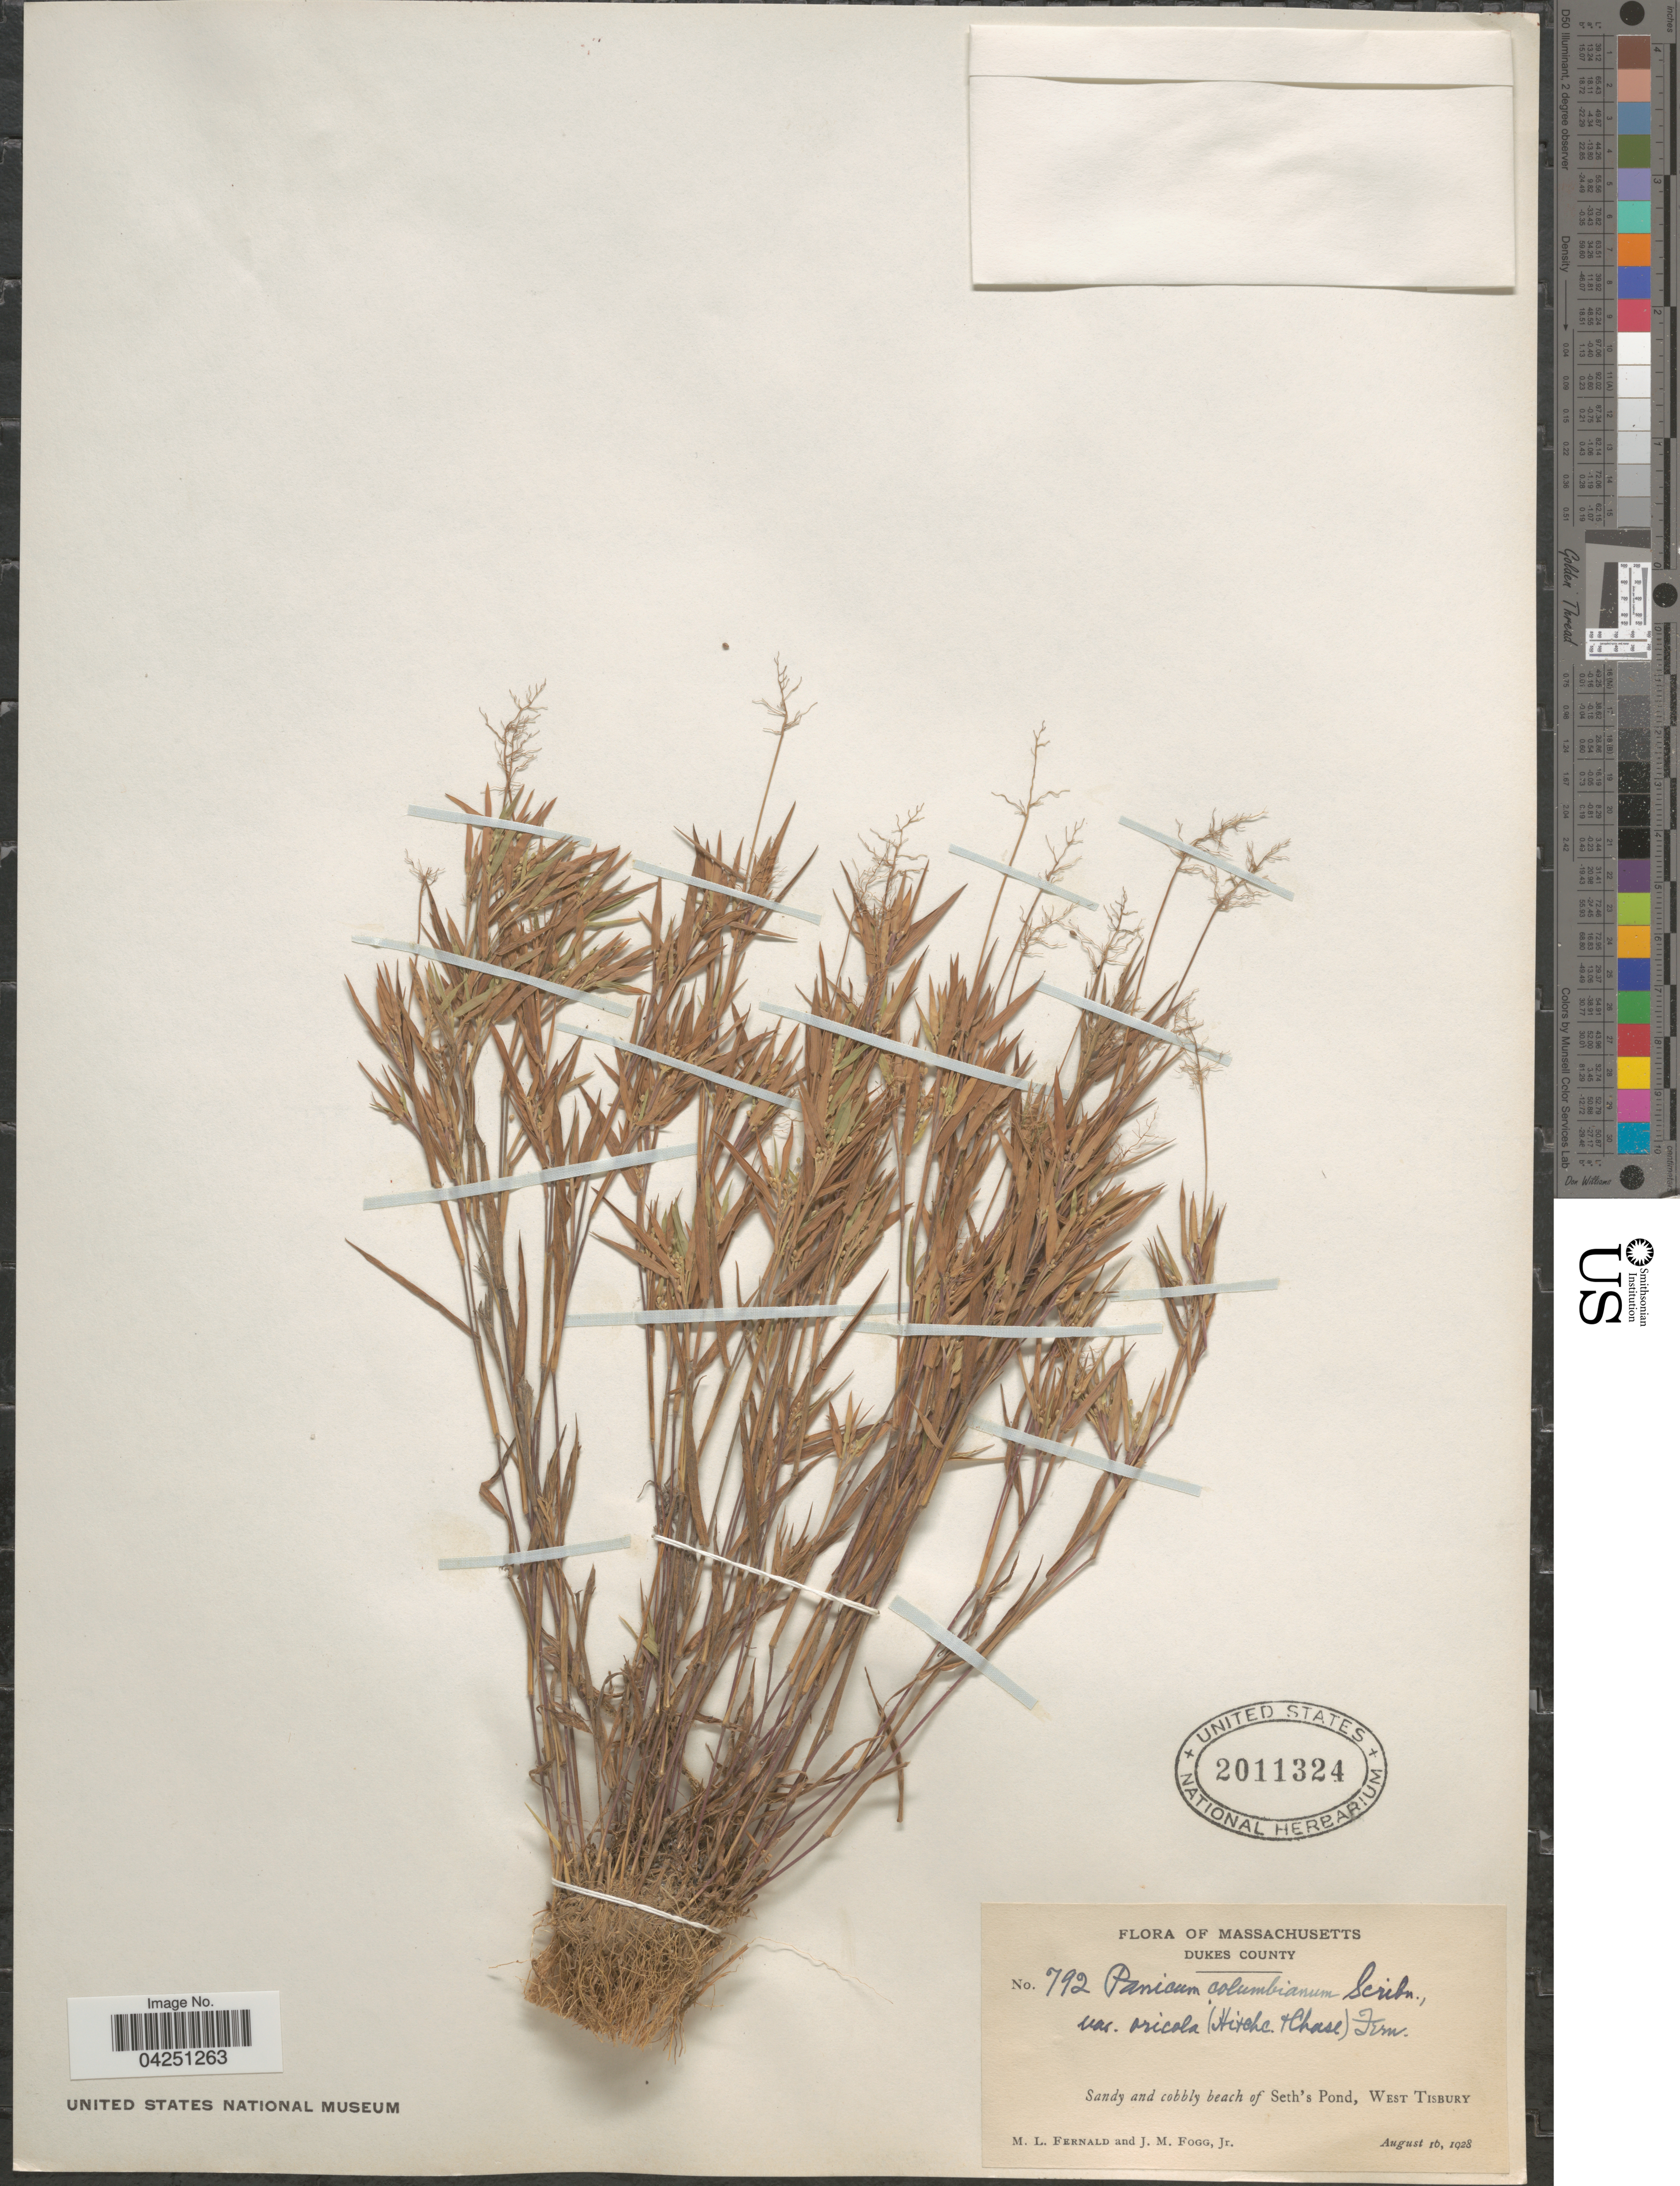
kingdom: Plantae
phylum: Tracheophyta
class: Liliopsida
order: Poales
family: Poaceae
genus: Dichanthelium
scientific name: Dichanthelium acuminatum var. acuminatum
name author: (Sw.) Gould & C.A. Clark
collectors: M. L. Fernald & J. Fogg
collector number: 792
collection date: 1928-08-16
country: United States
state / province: Massachusetts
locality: Dukes County. Sandy and cobbly beach of Seth's Pond, West Tisbury.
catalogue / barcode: US 2011324